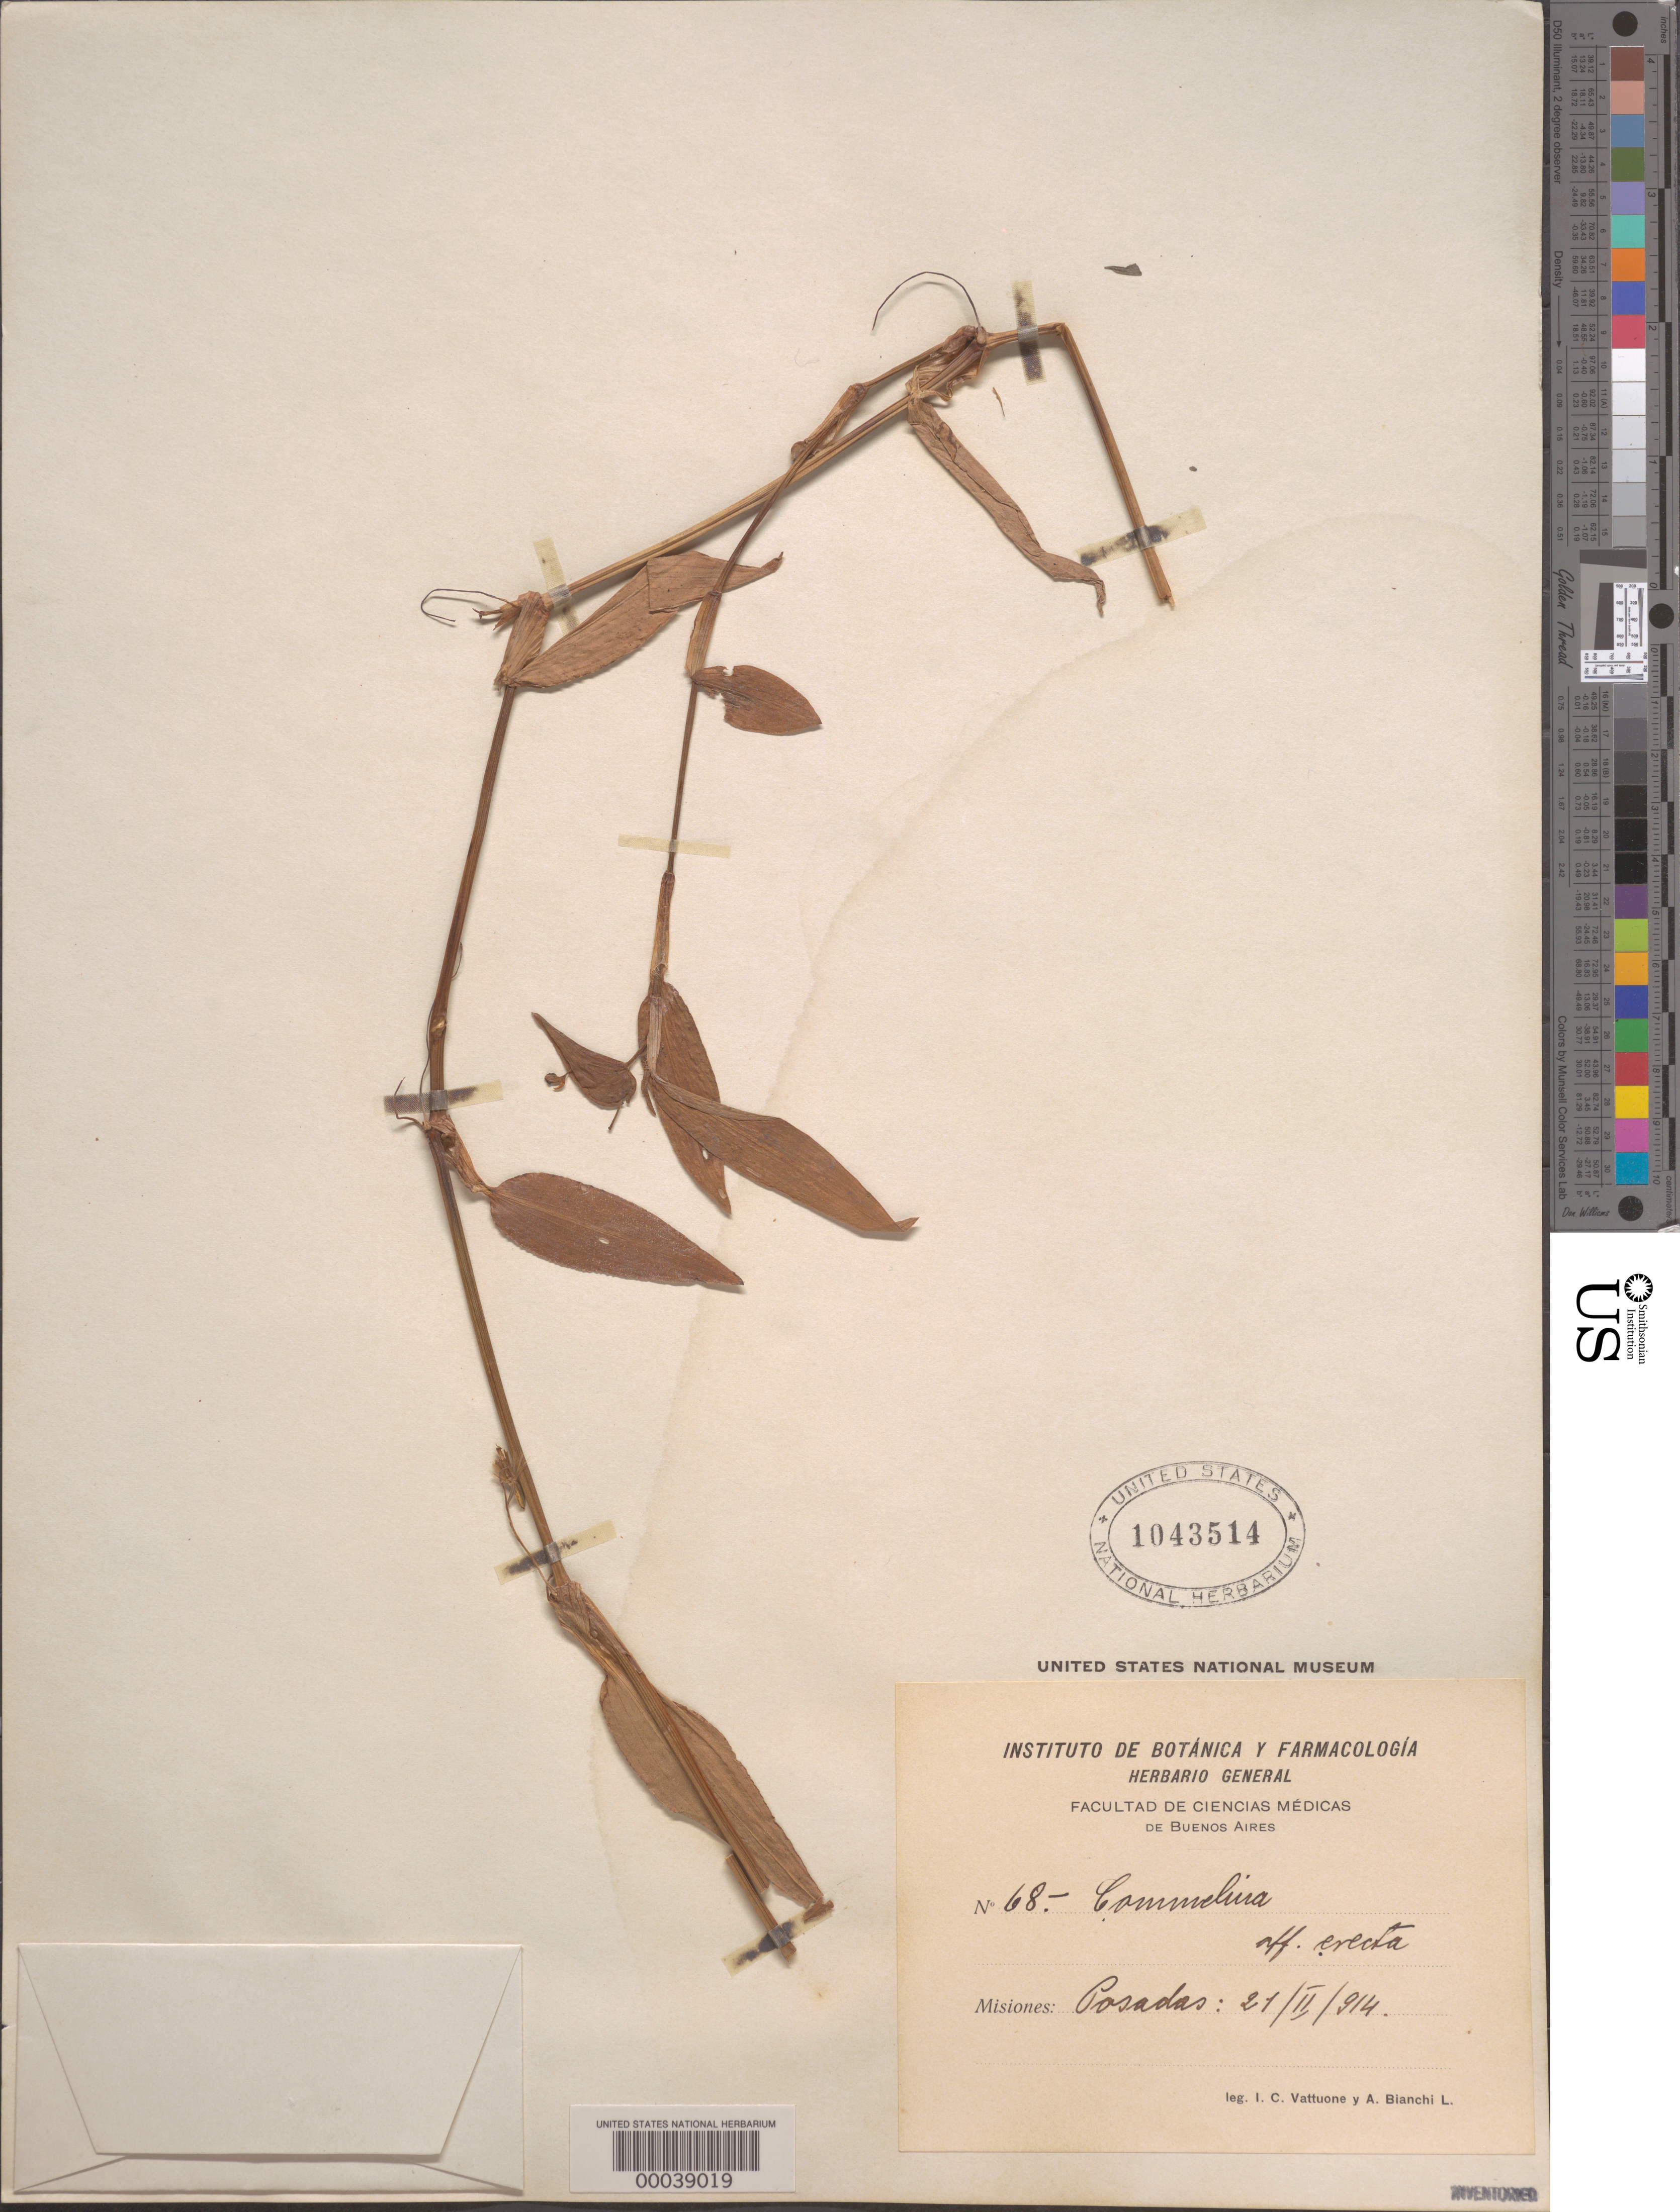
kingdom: Plantae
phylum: Tracheophyta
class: Liliopsida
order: Commelinales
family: Commelinaceae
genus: Commelina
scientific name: Commelina sp.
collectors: I. Vattuone & A. Bianchi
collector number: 68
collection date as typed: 21 Feb 1914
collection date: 1914-02-21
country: Argentina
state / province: Misiones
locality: Posadas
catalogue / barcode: US 1043514